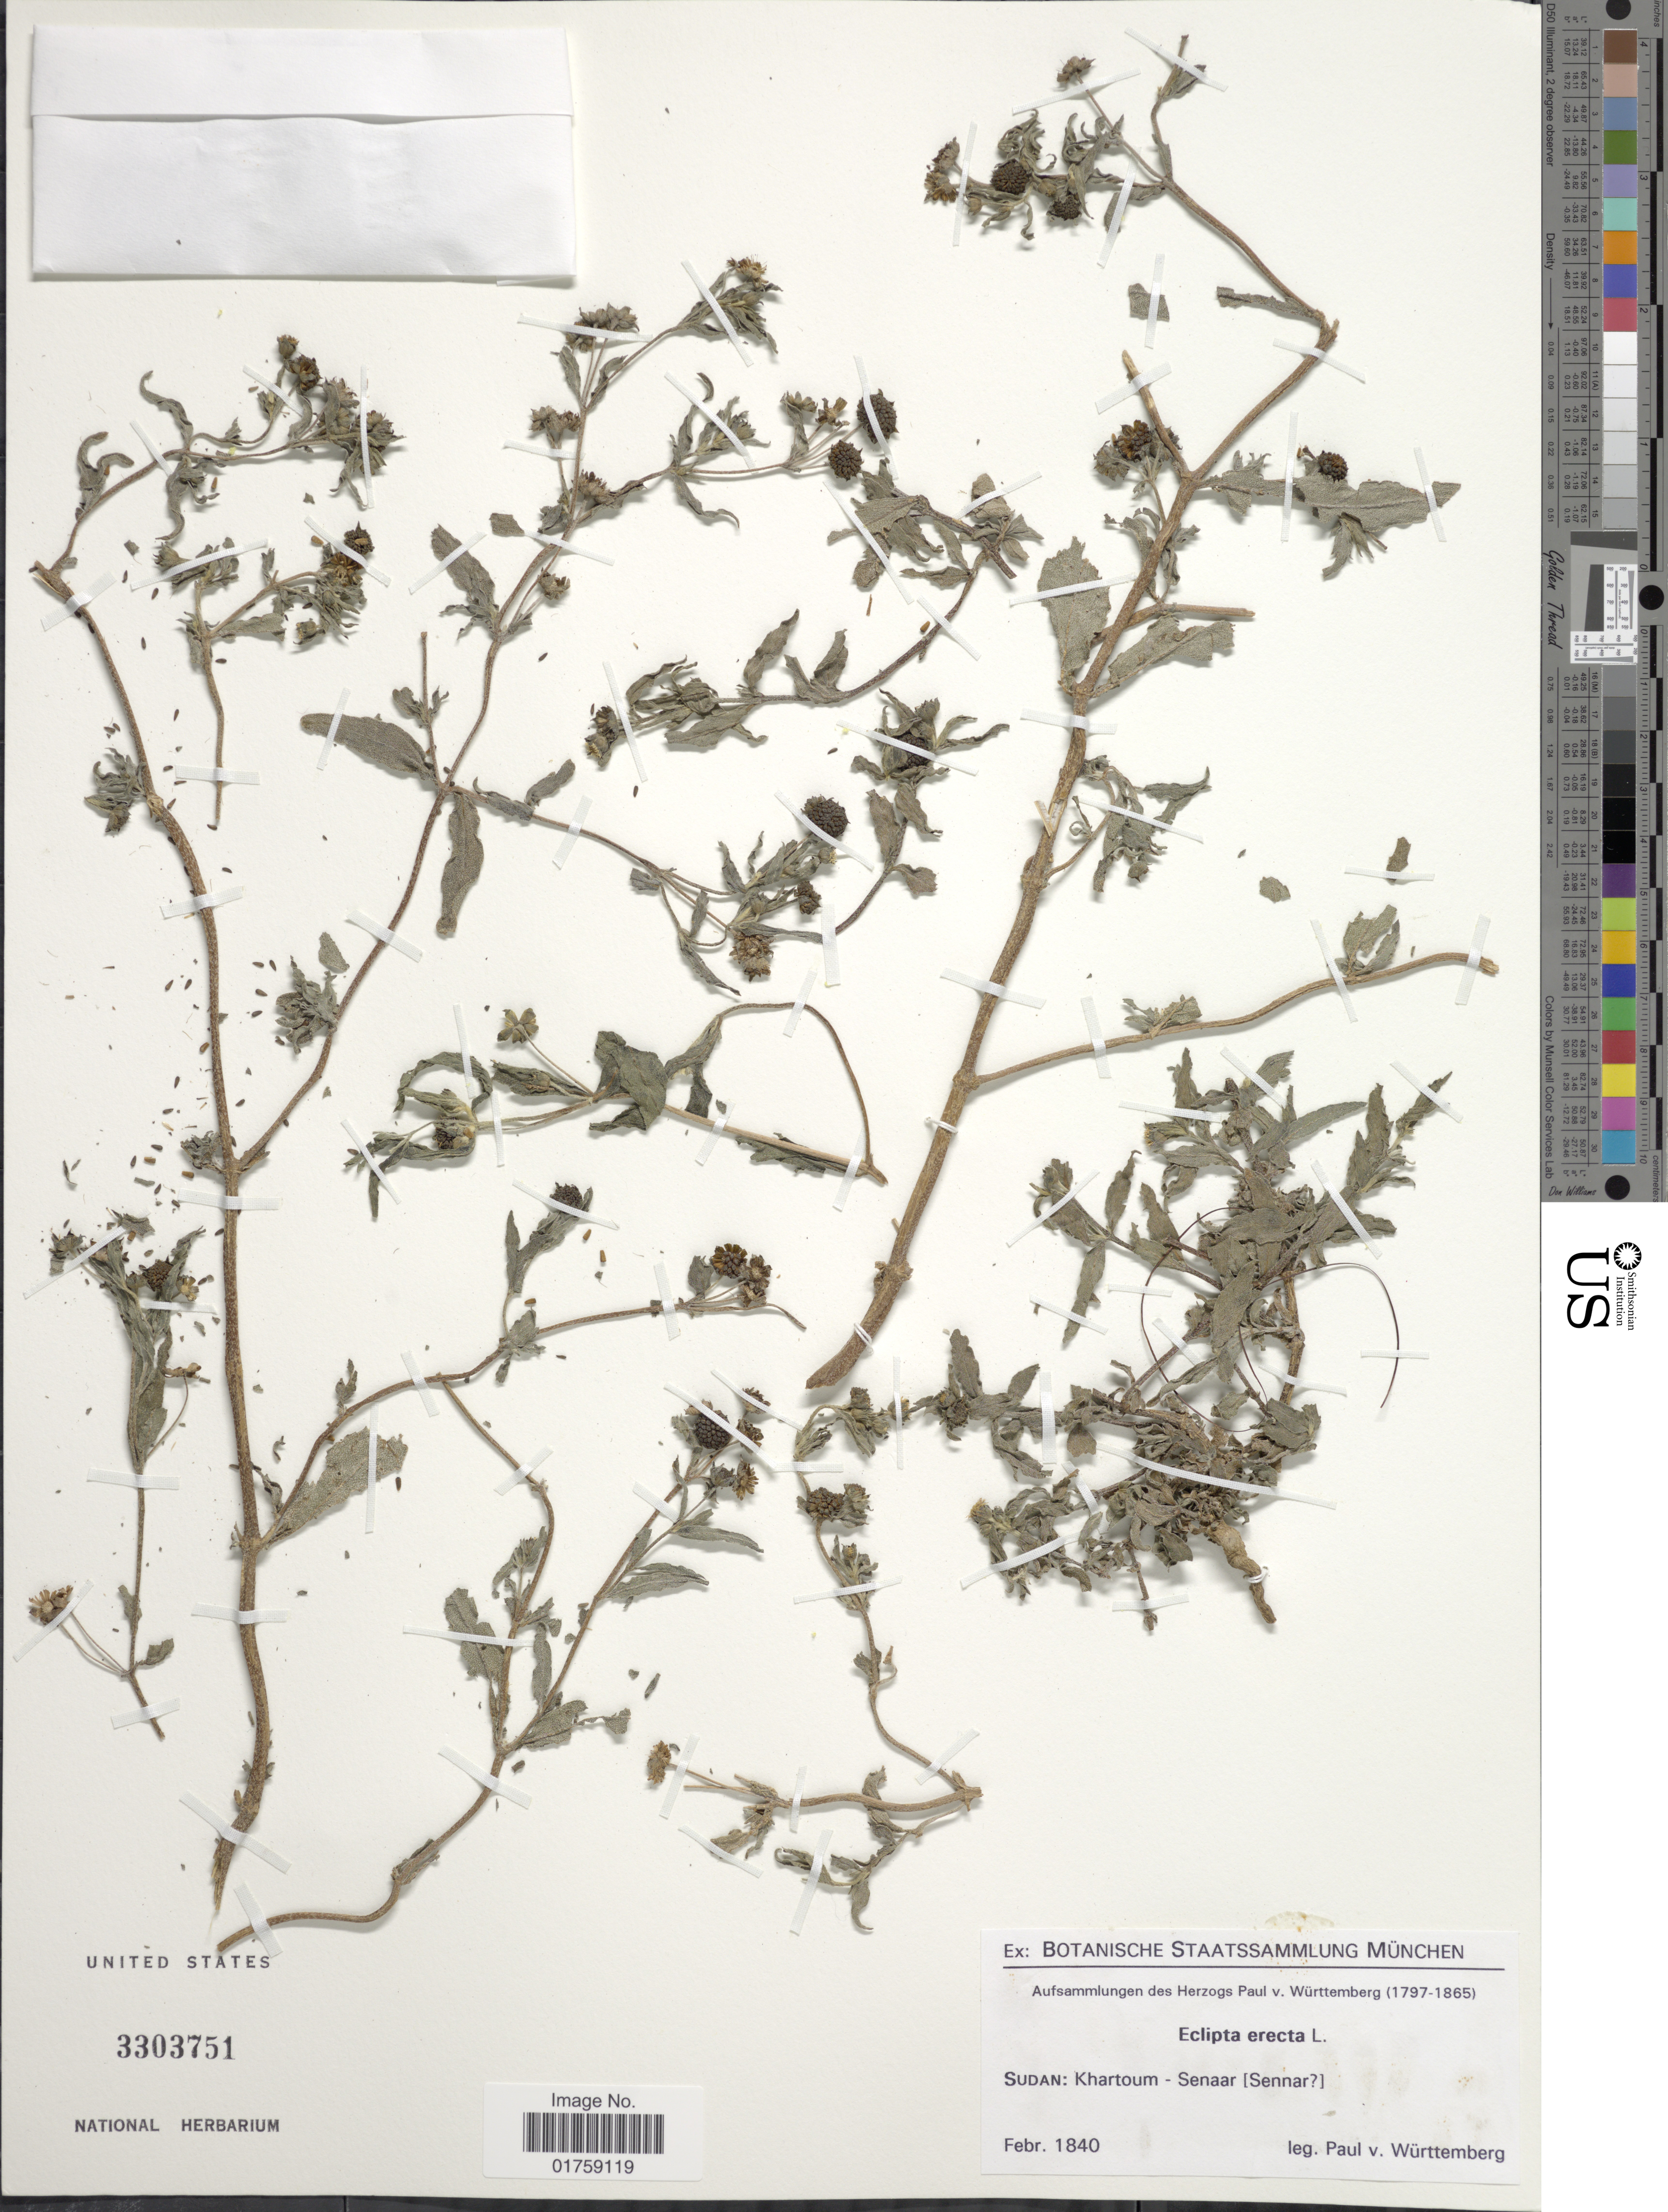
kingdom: Plantae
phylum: Tracheophyta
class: Magnoliopsida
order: Asterales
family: Asteraceae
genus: Eclipta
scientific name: Eclipta erecta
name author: L.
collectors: P. Württemberg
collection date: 1984-02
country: Sudan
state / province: Al Kharţūm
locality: Sudan: Khartoum-Senaar (Sennar [unsure placement])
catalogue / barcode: US 3303751